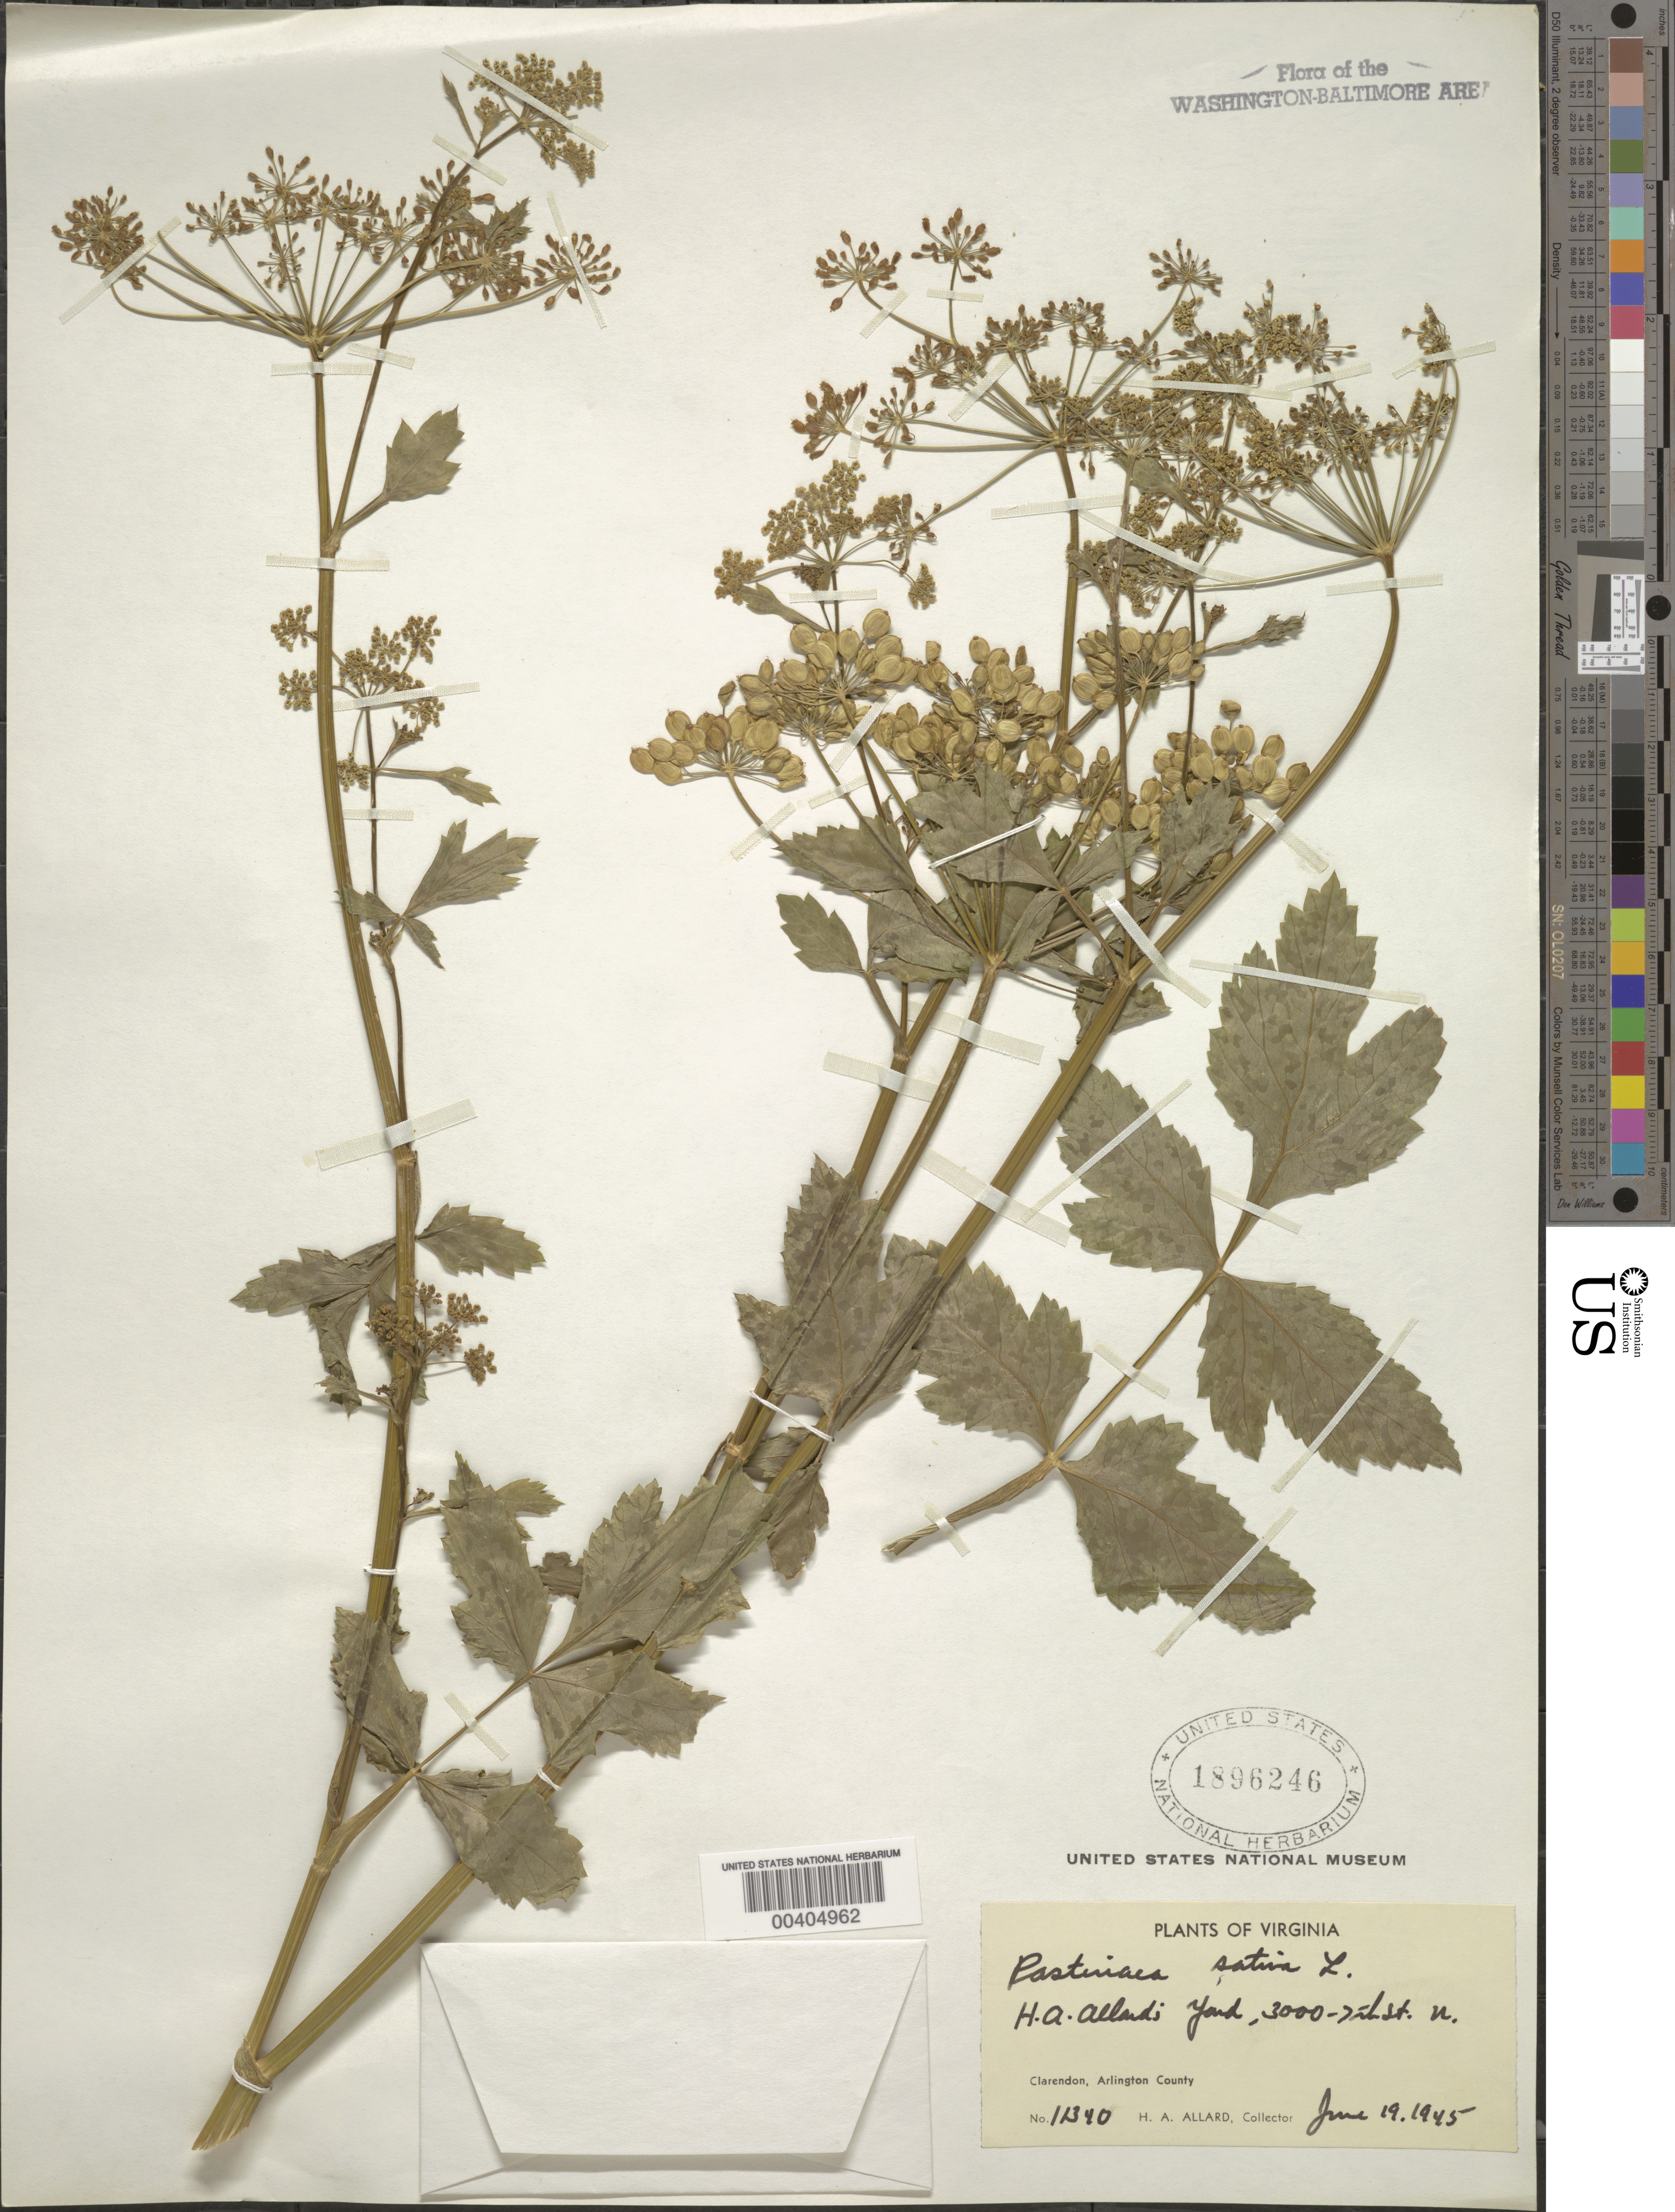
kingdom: Plantae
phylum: Tracheophyta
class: Magnoliopsida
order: Apiales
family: Apiaceae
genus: Pastinaca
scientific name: Pastinaca sativa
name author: L.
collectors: H. A. Allard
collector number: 11340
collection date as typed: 19 Jun 1945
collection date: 1945-06-19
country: United States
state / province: Virginia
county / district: Arlington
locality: Allards garden, Clarendon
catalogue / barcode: US 1896246